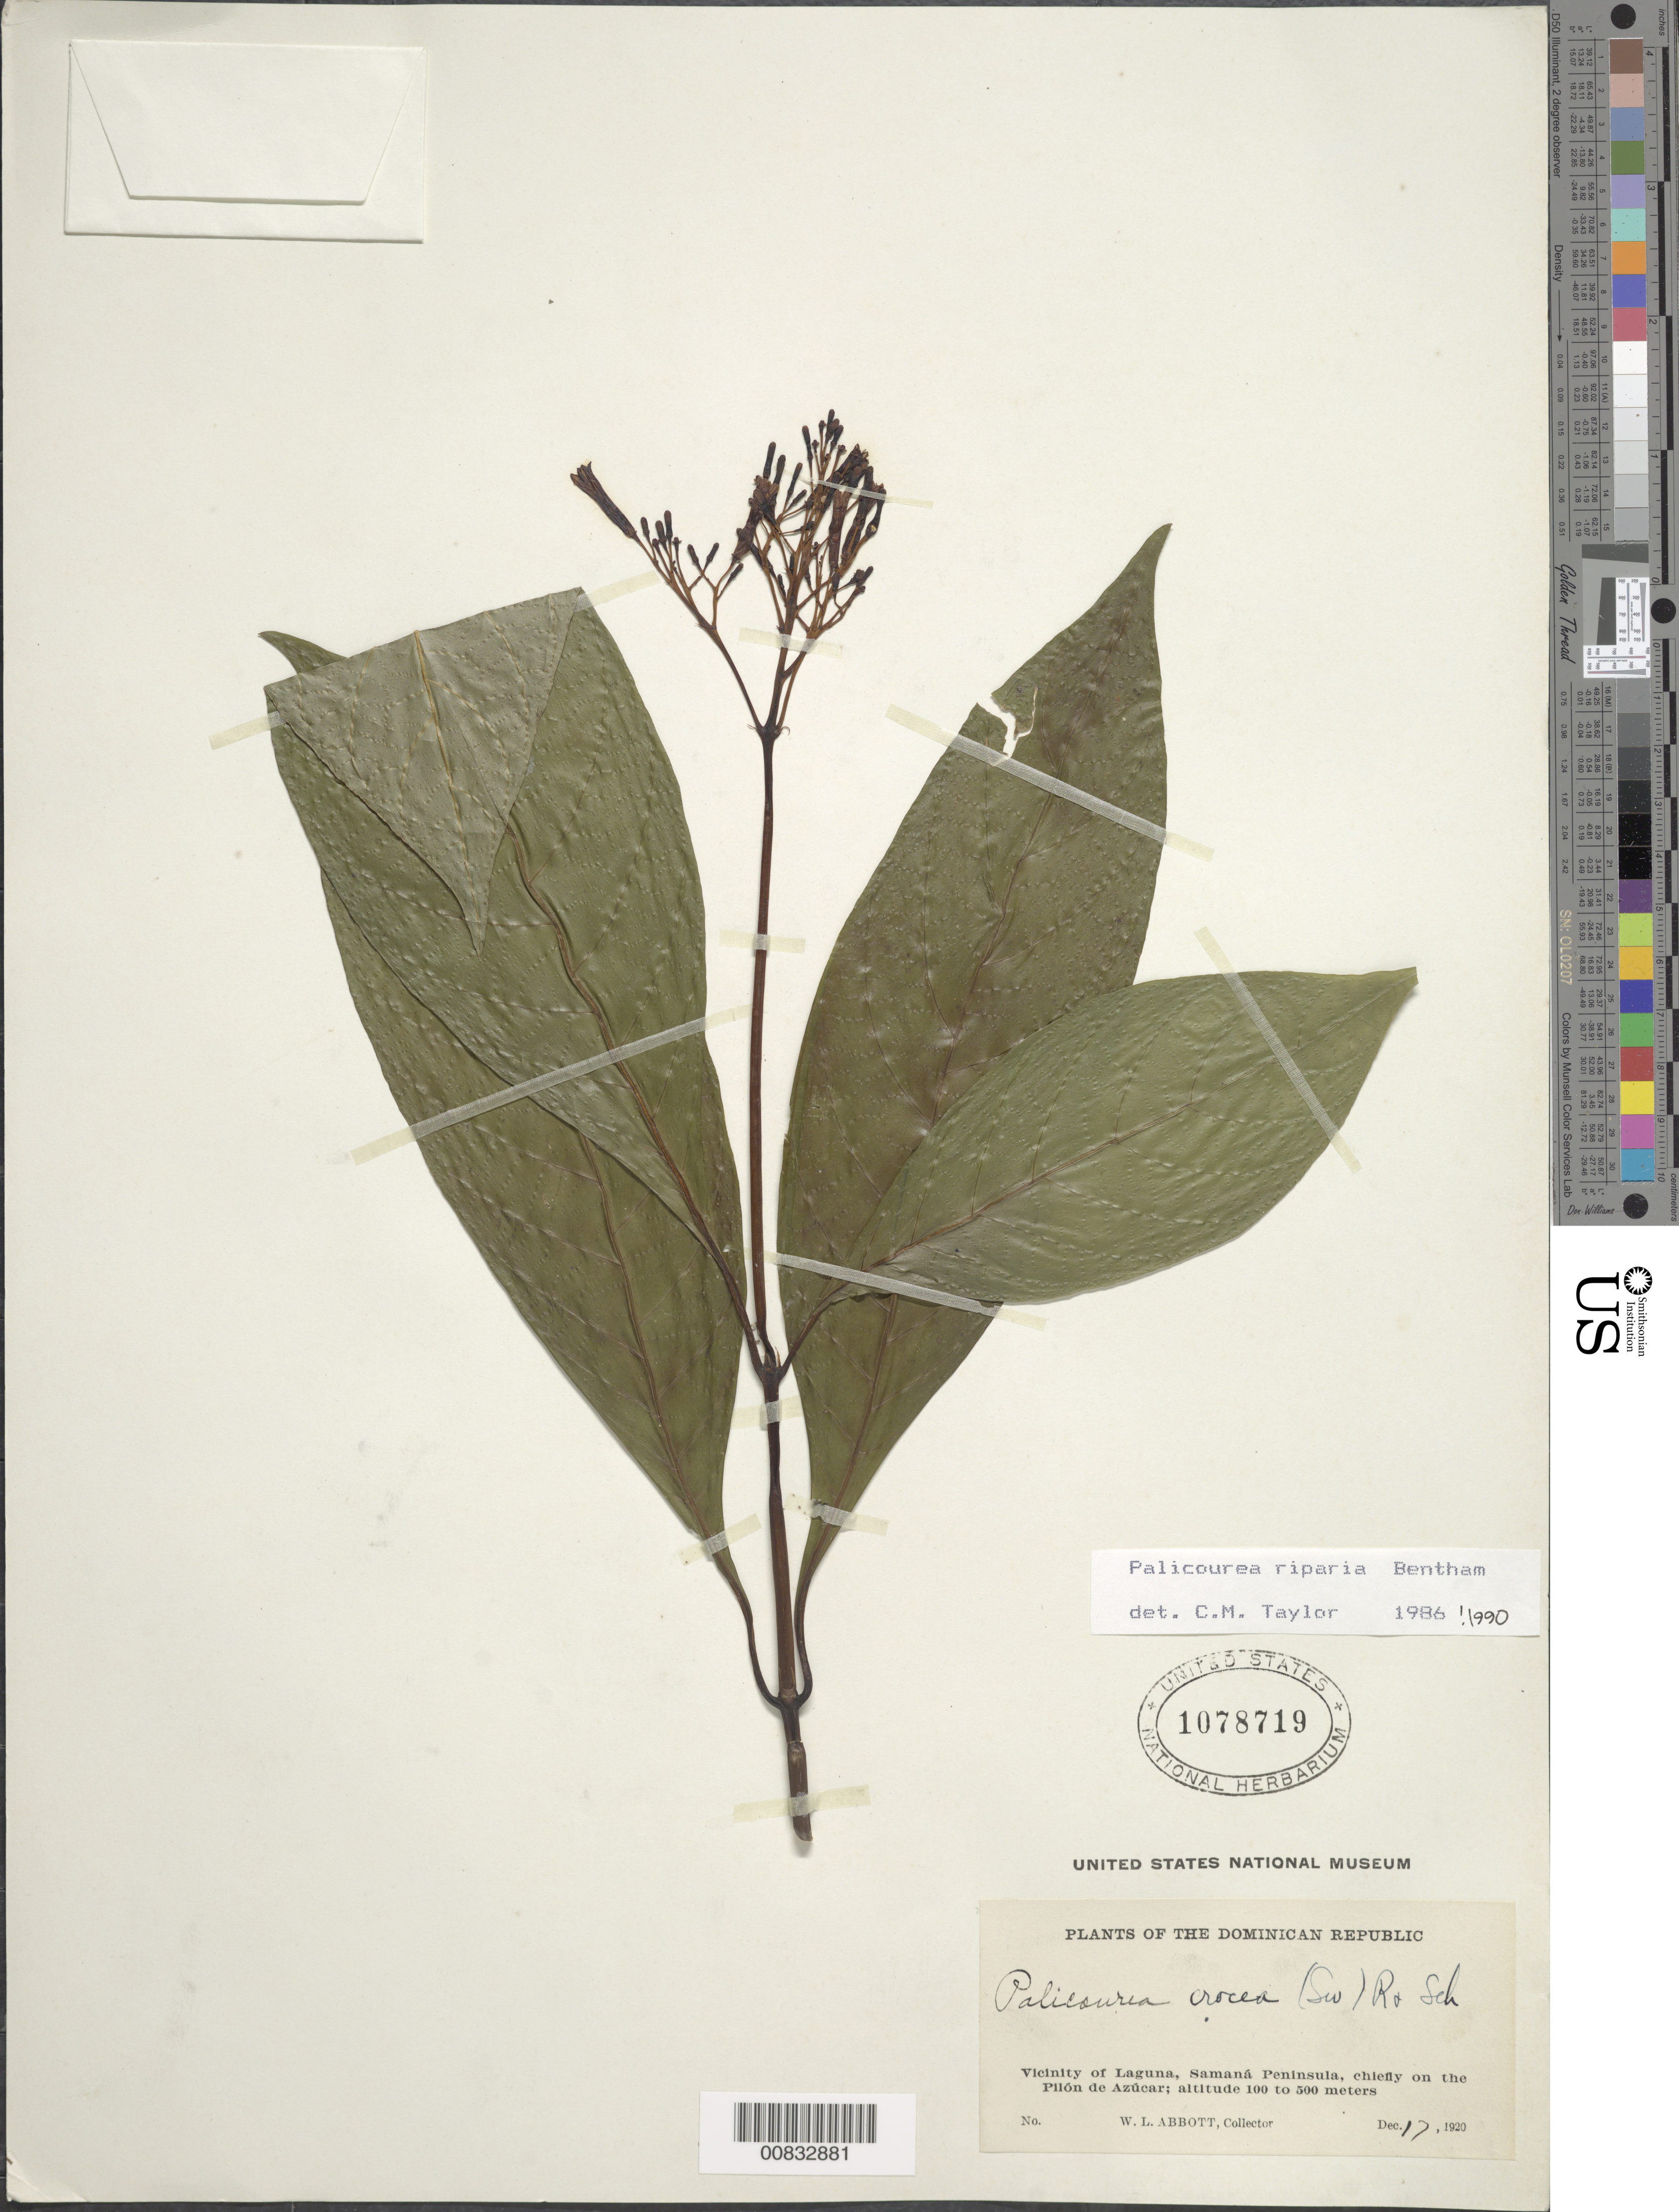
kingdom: Plantae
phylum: Tracheophyta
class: Magnoliopsida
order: Gentianales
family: Rubiaceae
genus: Palicourea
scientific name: Palicourea croceoides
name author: Desv. ex Ham.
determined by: Taylor, Charlotte M.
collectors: W. L. Abbott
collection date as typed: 17 Dec 1920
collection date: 1920-12-17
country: Dominican Republic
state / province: Samana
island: Hispaniola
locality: Vicinity of Laguna, Samaná Peninsula, chiefly on the Pilón de Azúcar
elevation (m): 100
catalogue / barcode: US 1078719